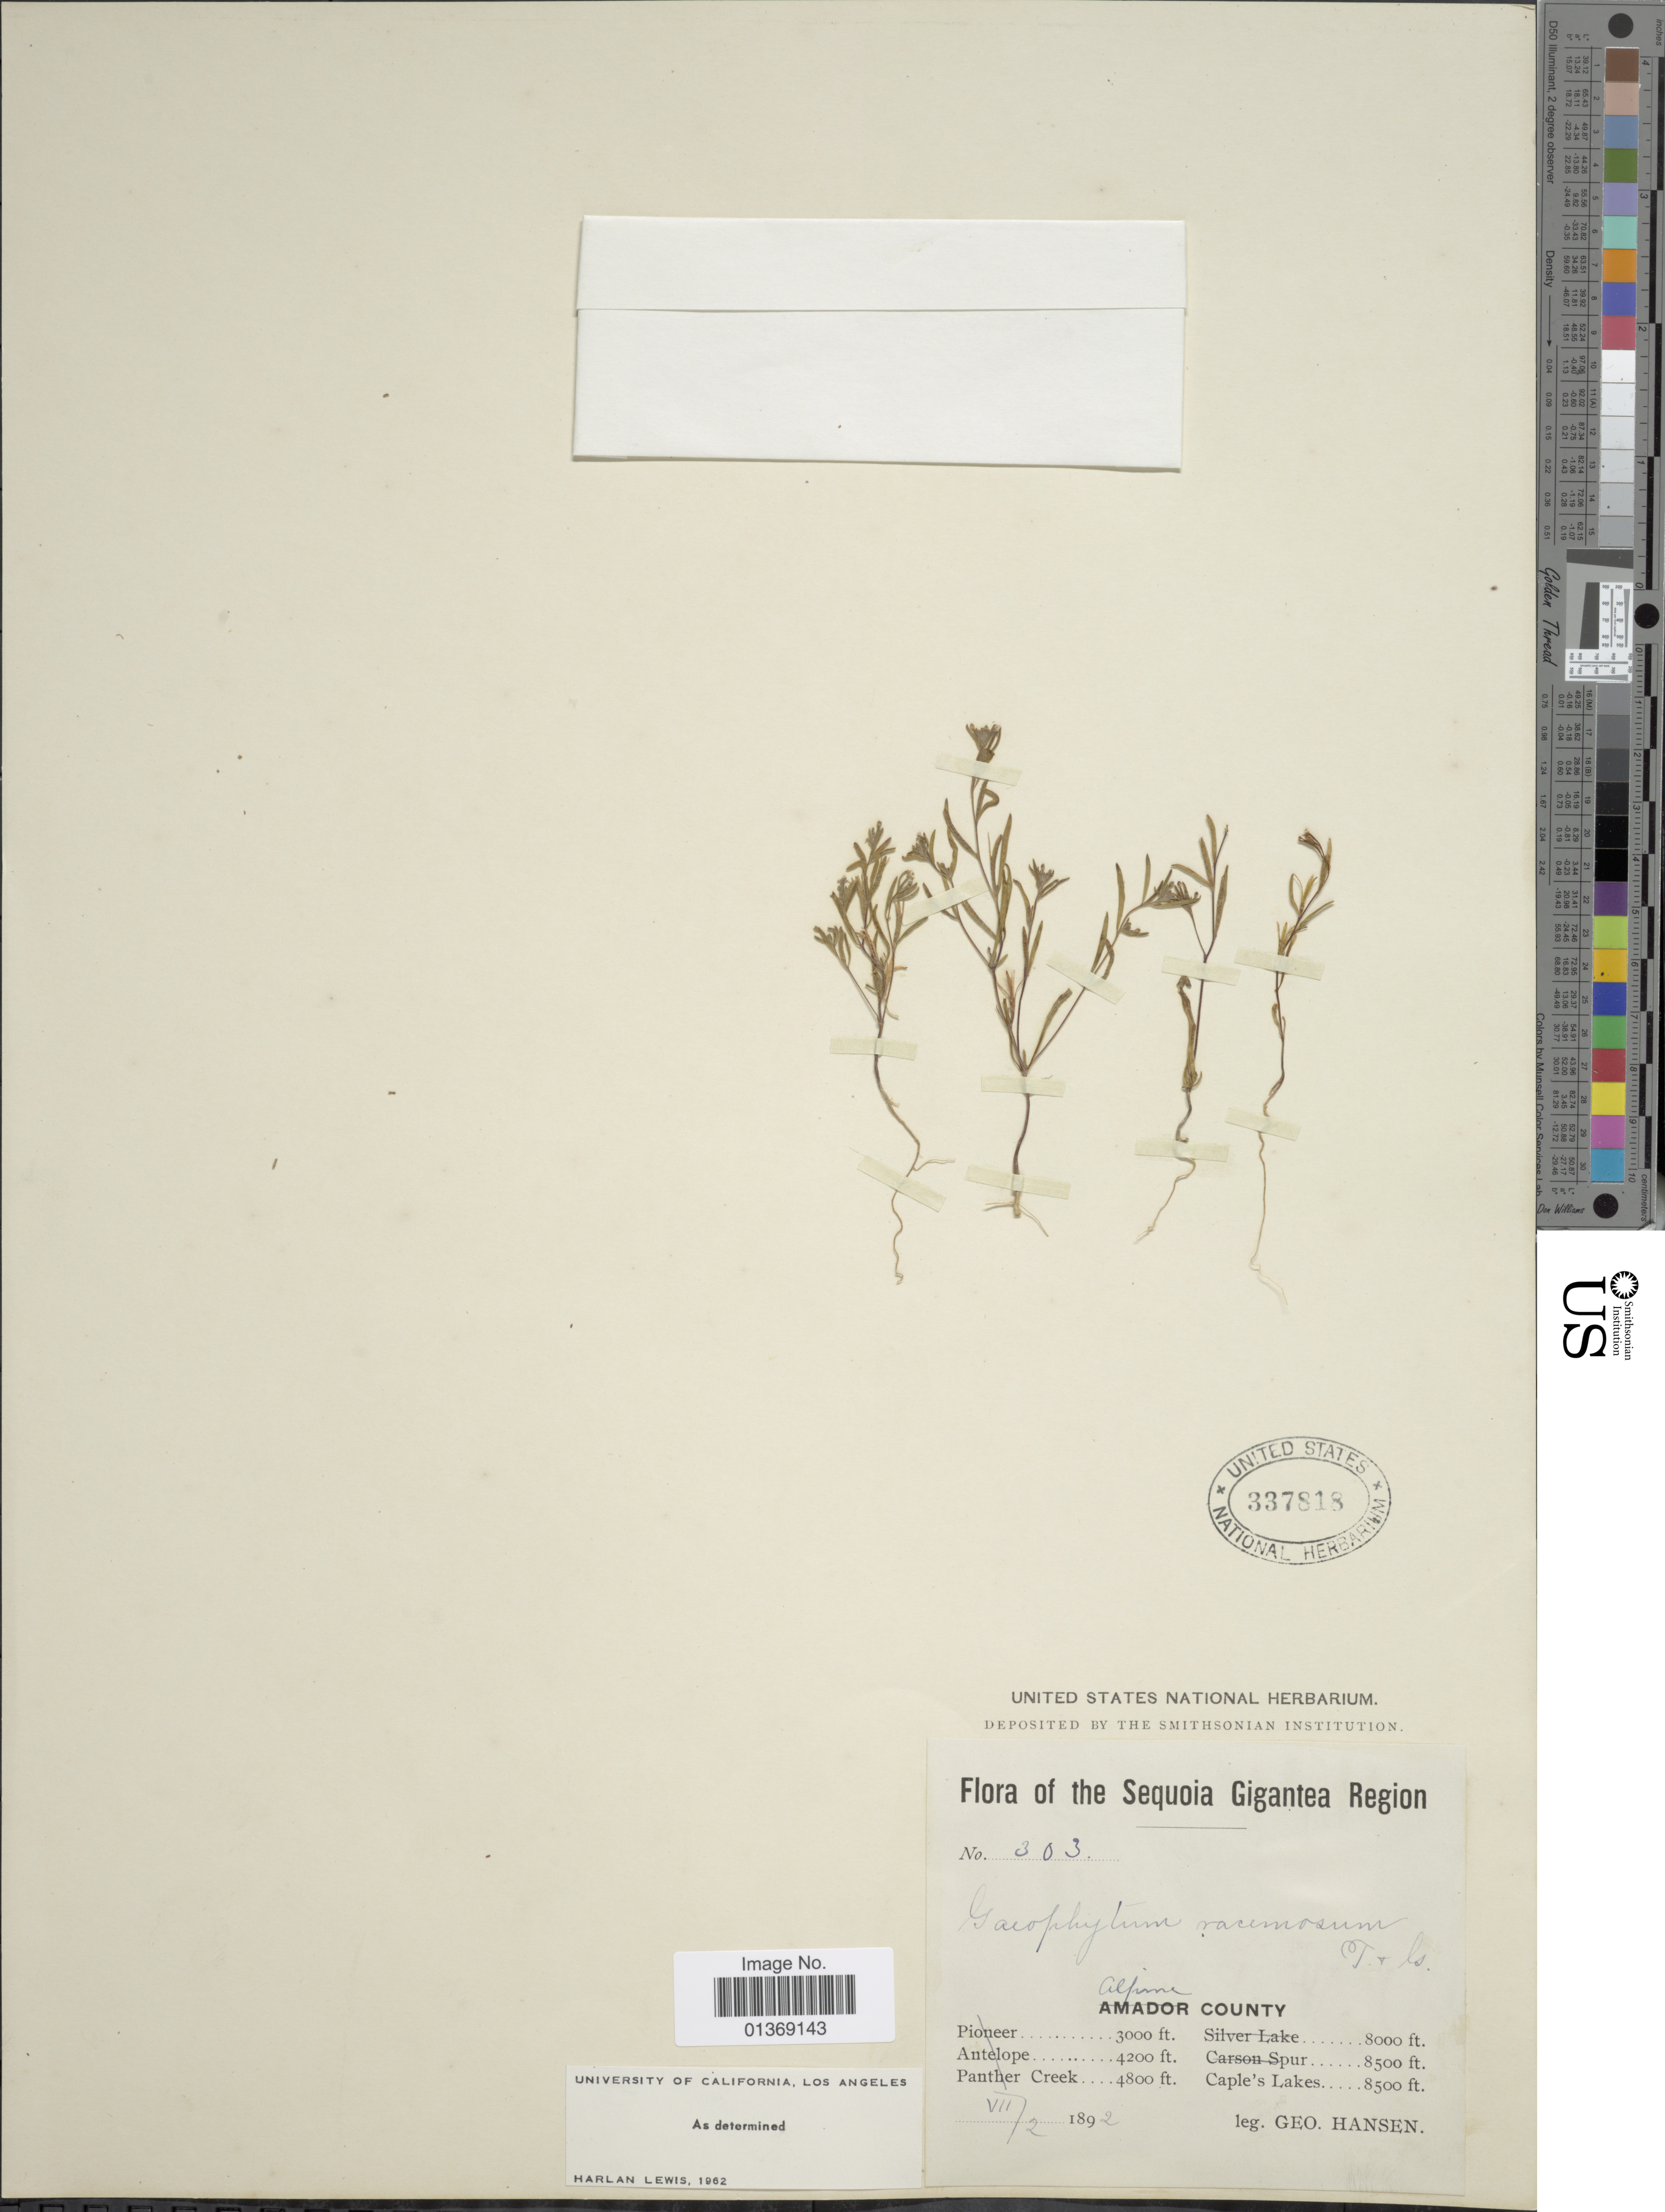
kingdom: Plantae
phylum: Tracheophyta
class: Magnoliopsida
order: Myrtales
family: Onagraceae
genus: Gayophytum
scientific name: Gayophytum racemosum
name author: Torr. & A. Gray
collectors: G. Hansen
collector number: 303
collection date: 1892-07-02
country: United States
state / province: California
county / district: Alpine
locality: Sequoia Gigantea Region, Alpine county, Caple's Lakes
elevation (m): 2591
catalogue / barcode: US 337818